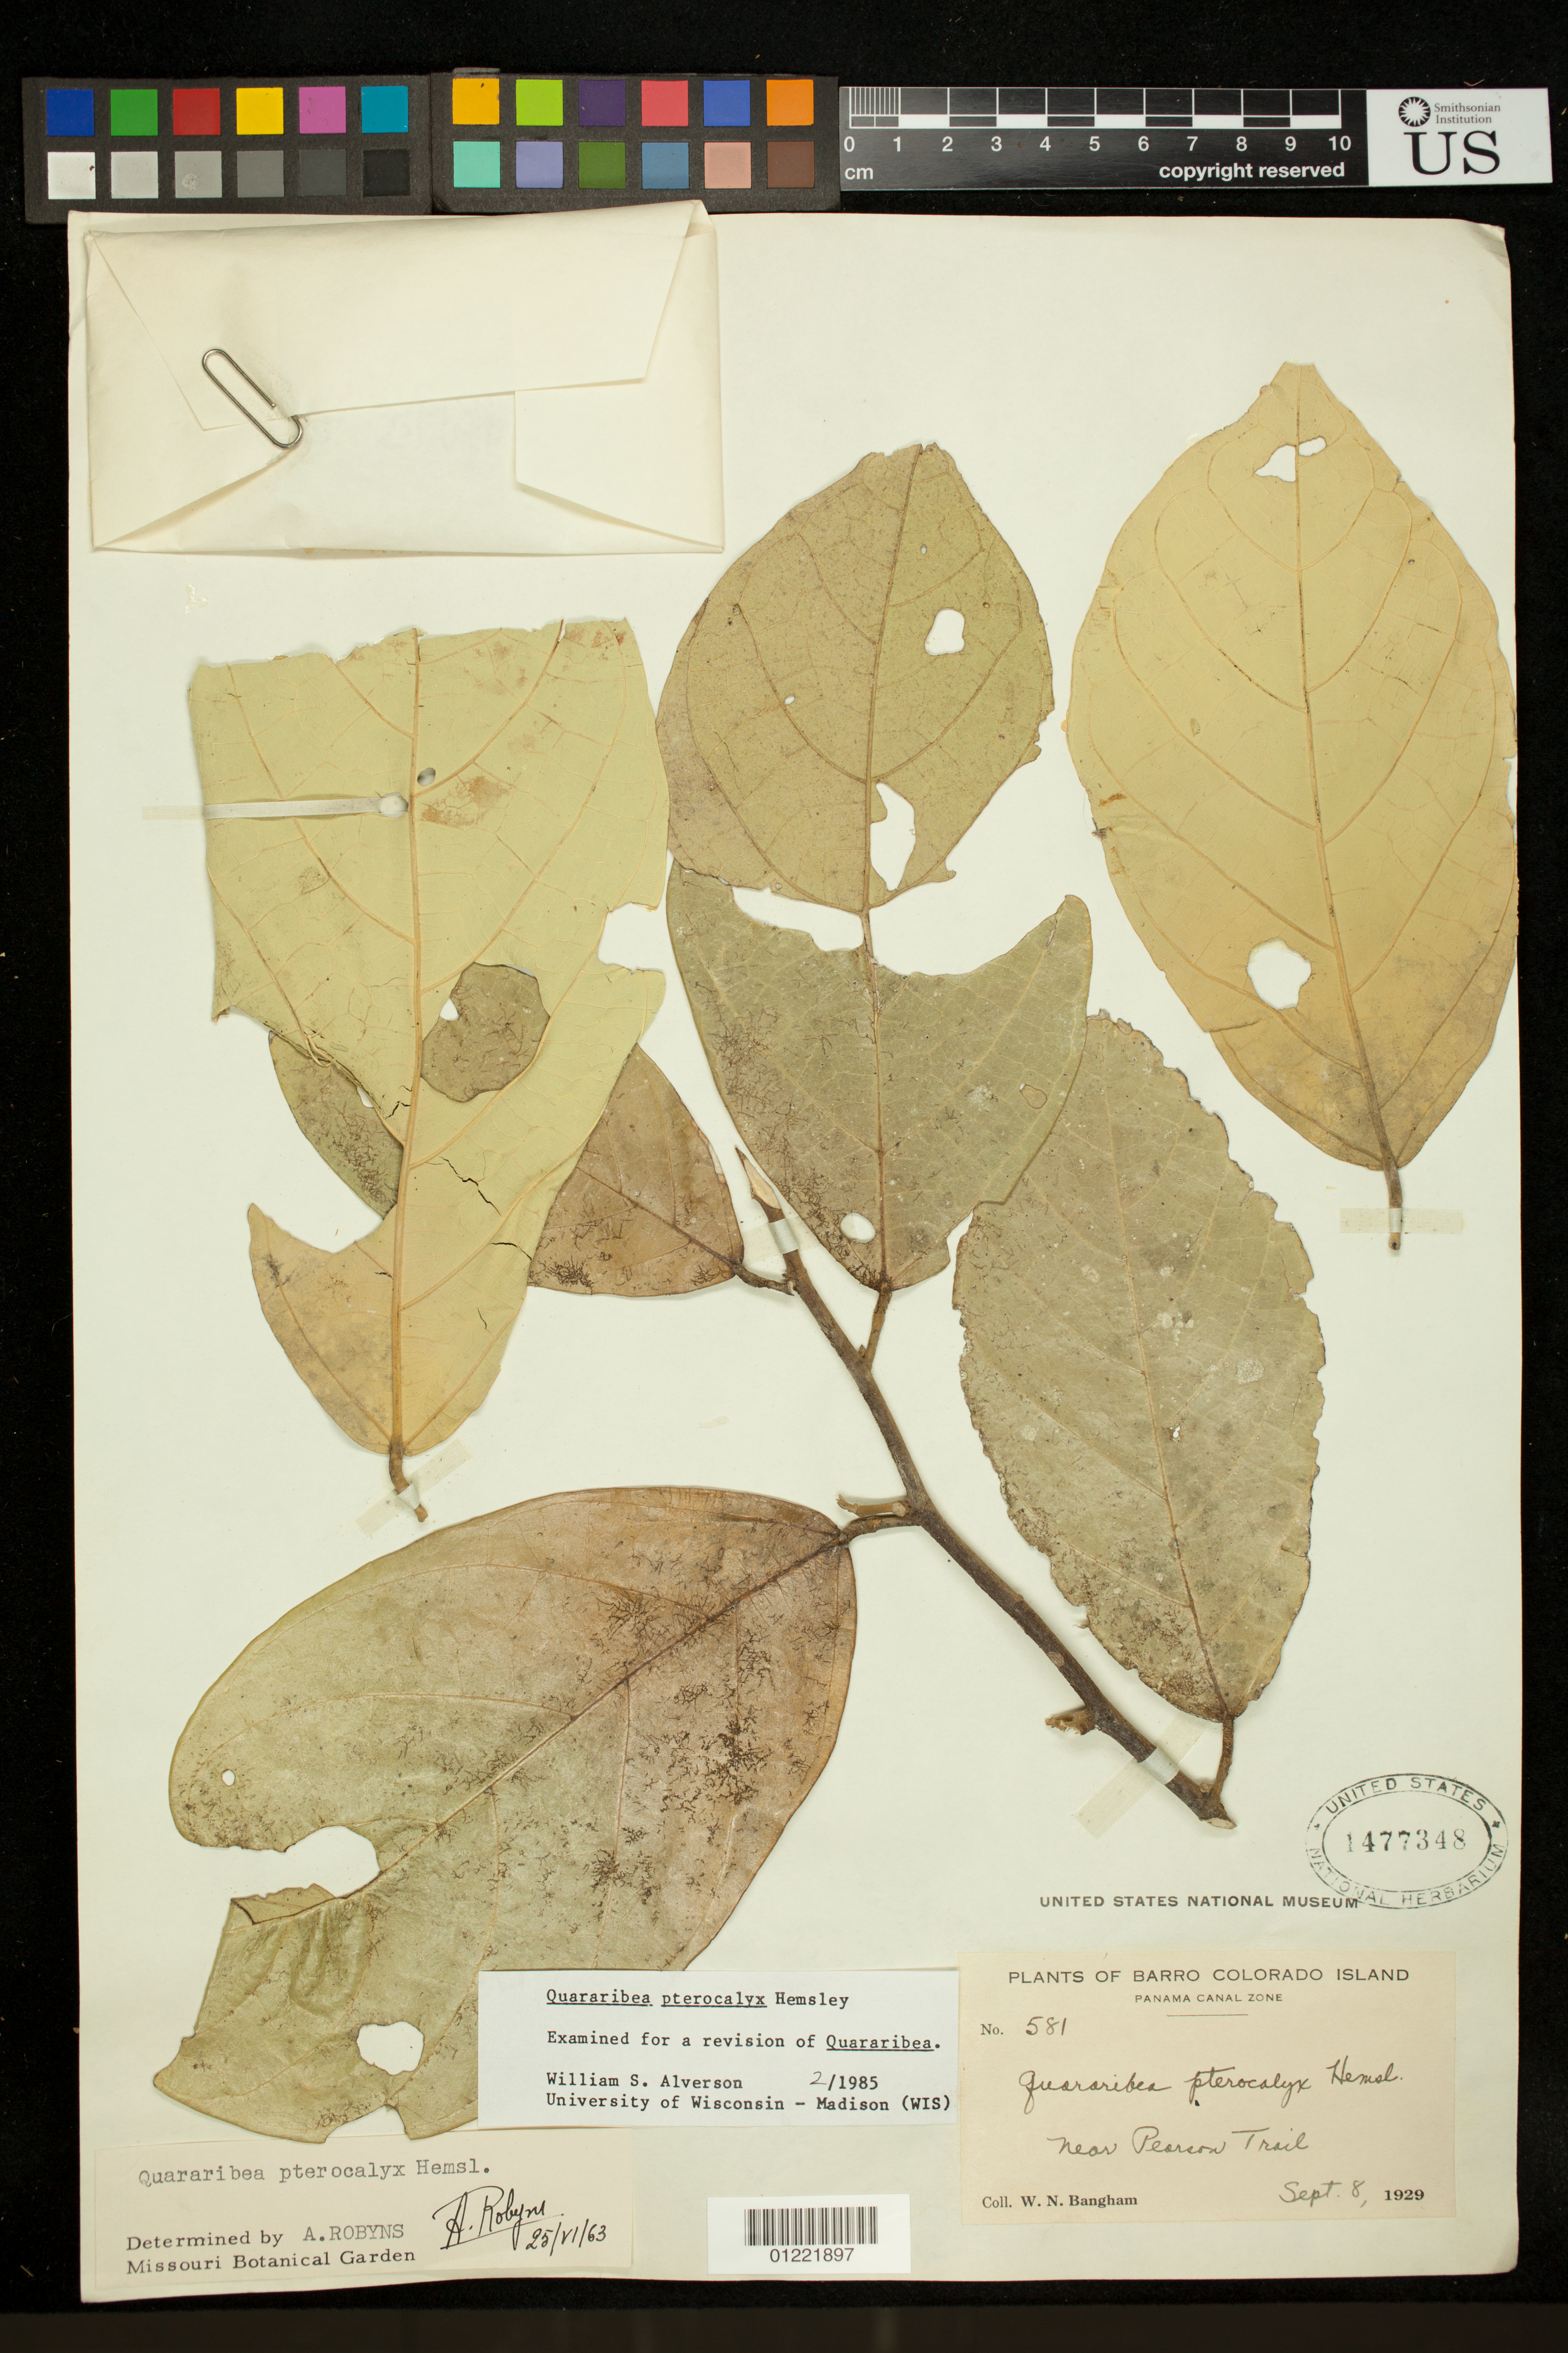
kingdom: Plantae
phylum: Tracheophyta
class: Magnoliopsida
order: Malvales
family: Malvaceae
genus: Quararibea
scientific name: Quararibea pterocalyx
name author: Hemsl.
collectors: W. Bangham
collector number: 581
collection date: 1929-09-08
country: Panama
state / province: Panamá Oeste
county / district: Canal Zone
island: Barro Colorado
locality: Near Pearson Trail, Barro Colorado Island, Panama Canal Zone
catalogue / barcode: US 1477348